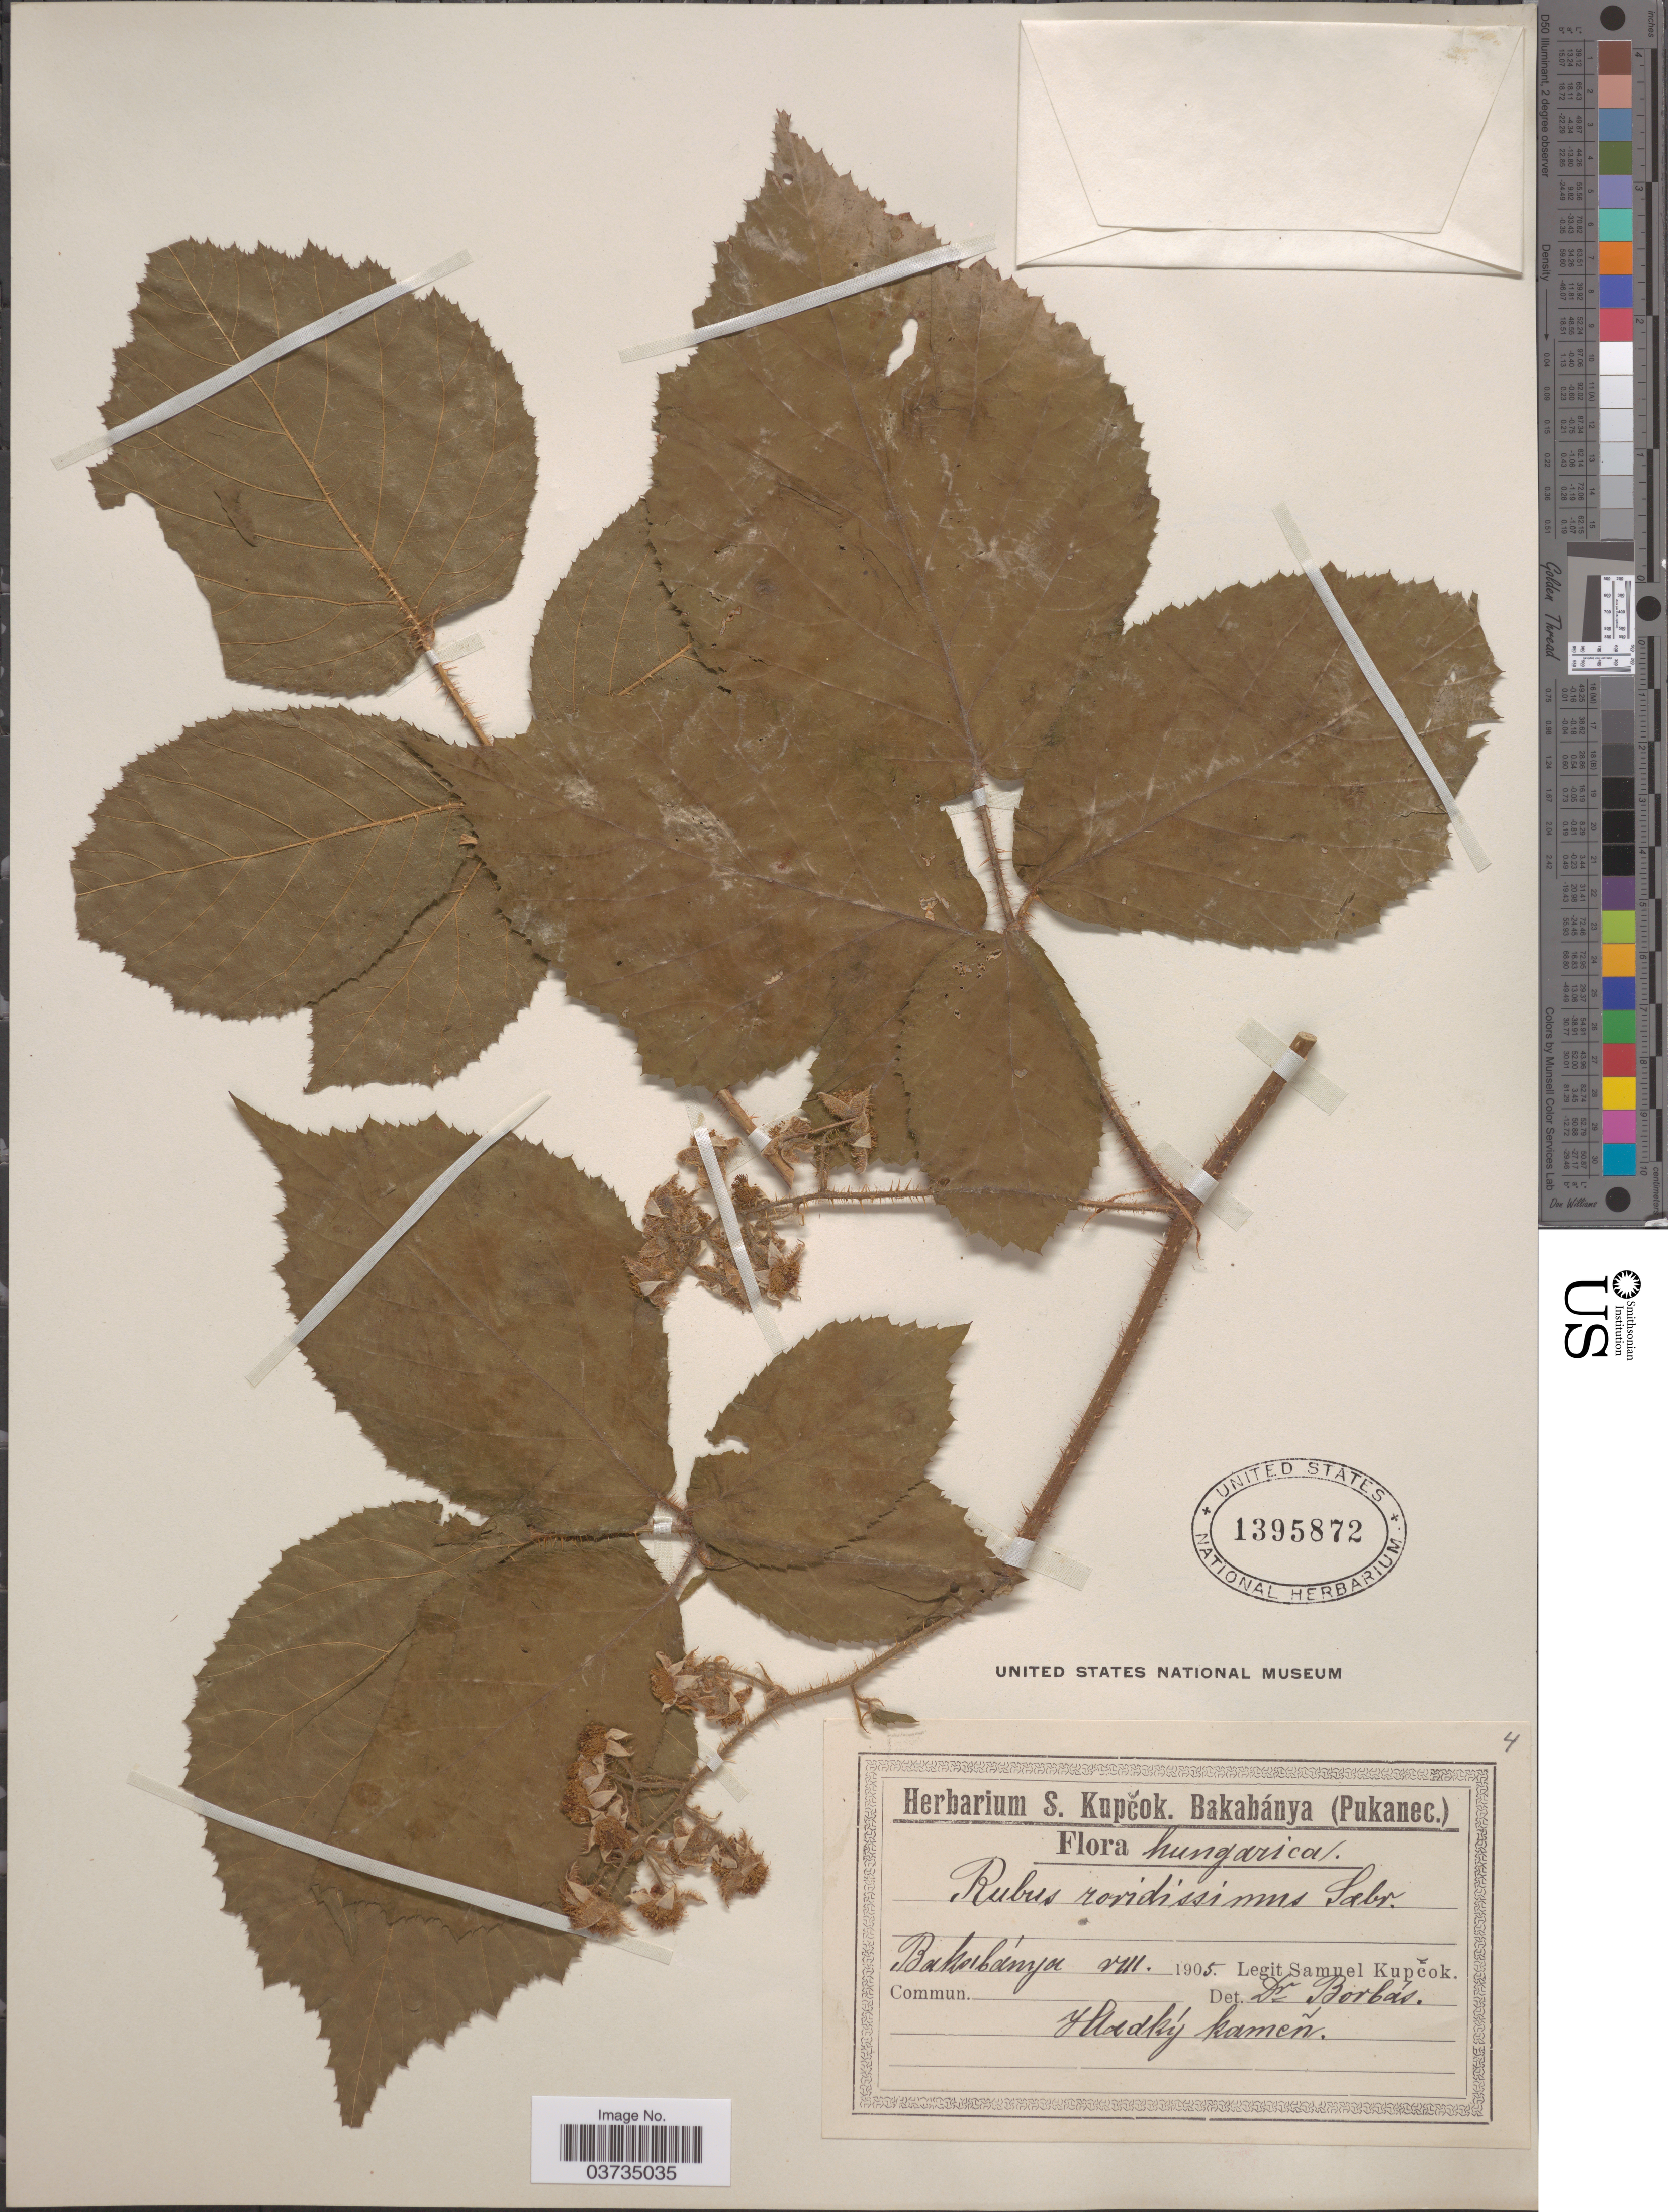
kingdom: Plantae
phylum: Tracheophyta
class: Magnoliopsida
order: Rosales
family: Rosaceae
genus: Rubus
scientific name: Rubus roridissimus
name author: Sabr.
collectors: S. Kupcok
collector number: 4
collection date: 1905-08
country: Hungary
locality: Bakabánya. Hladký kamén. [interpreted]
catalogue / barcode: US 1395872